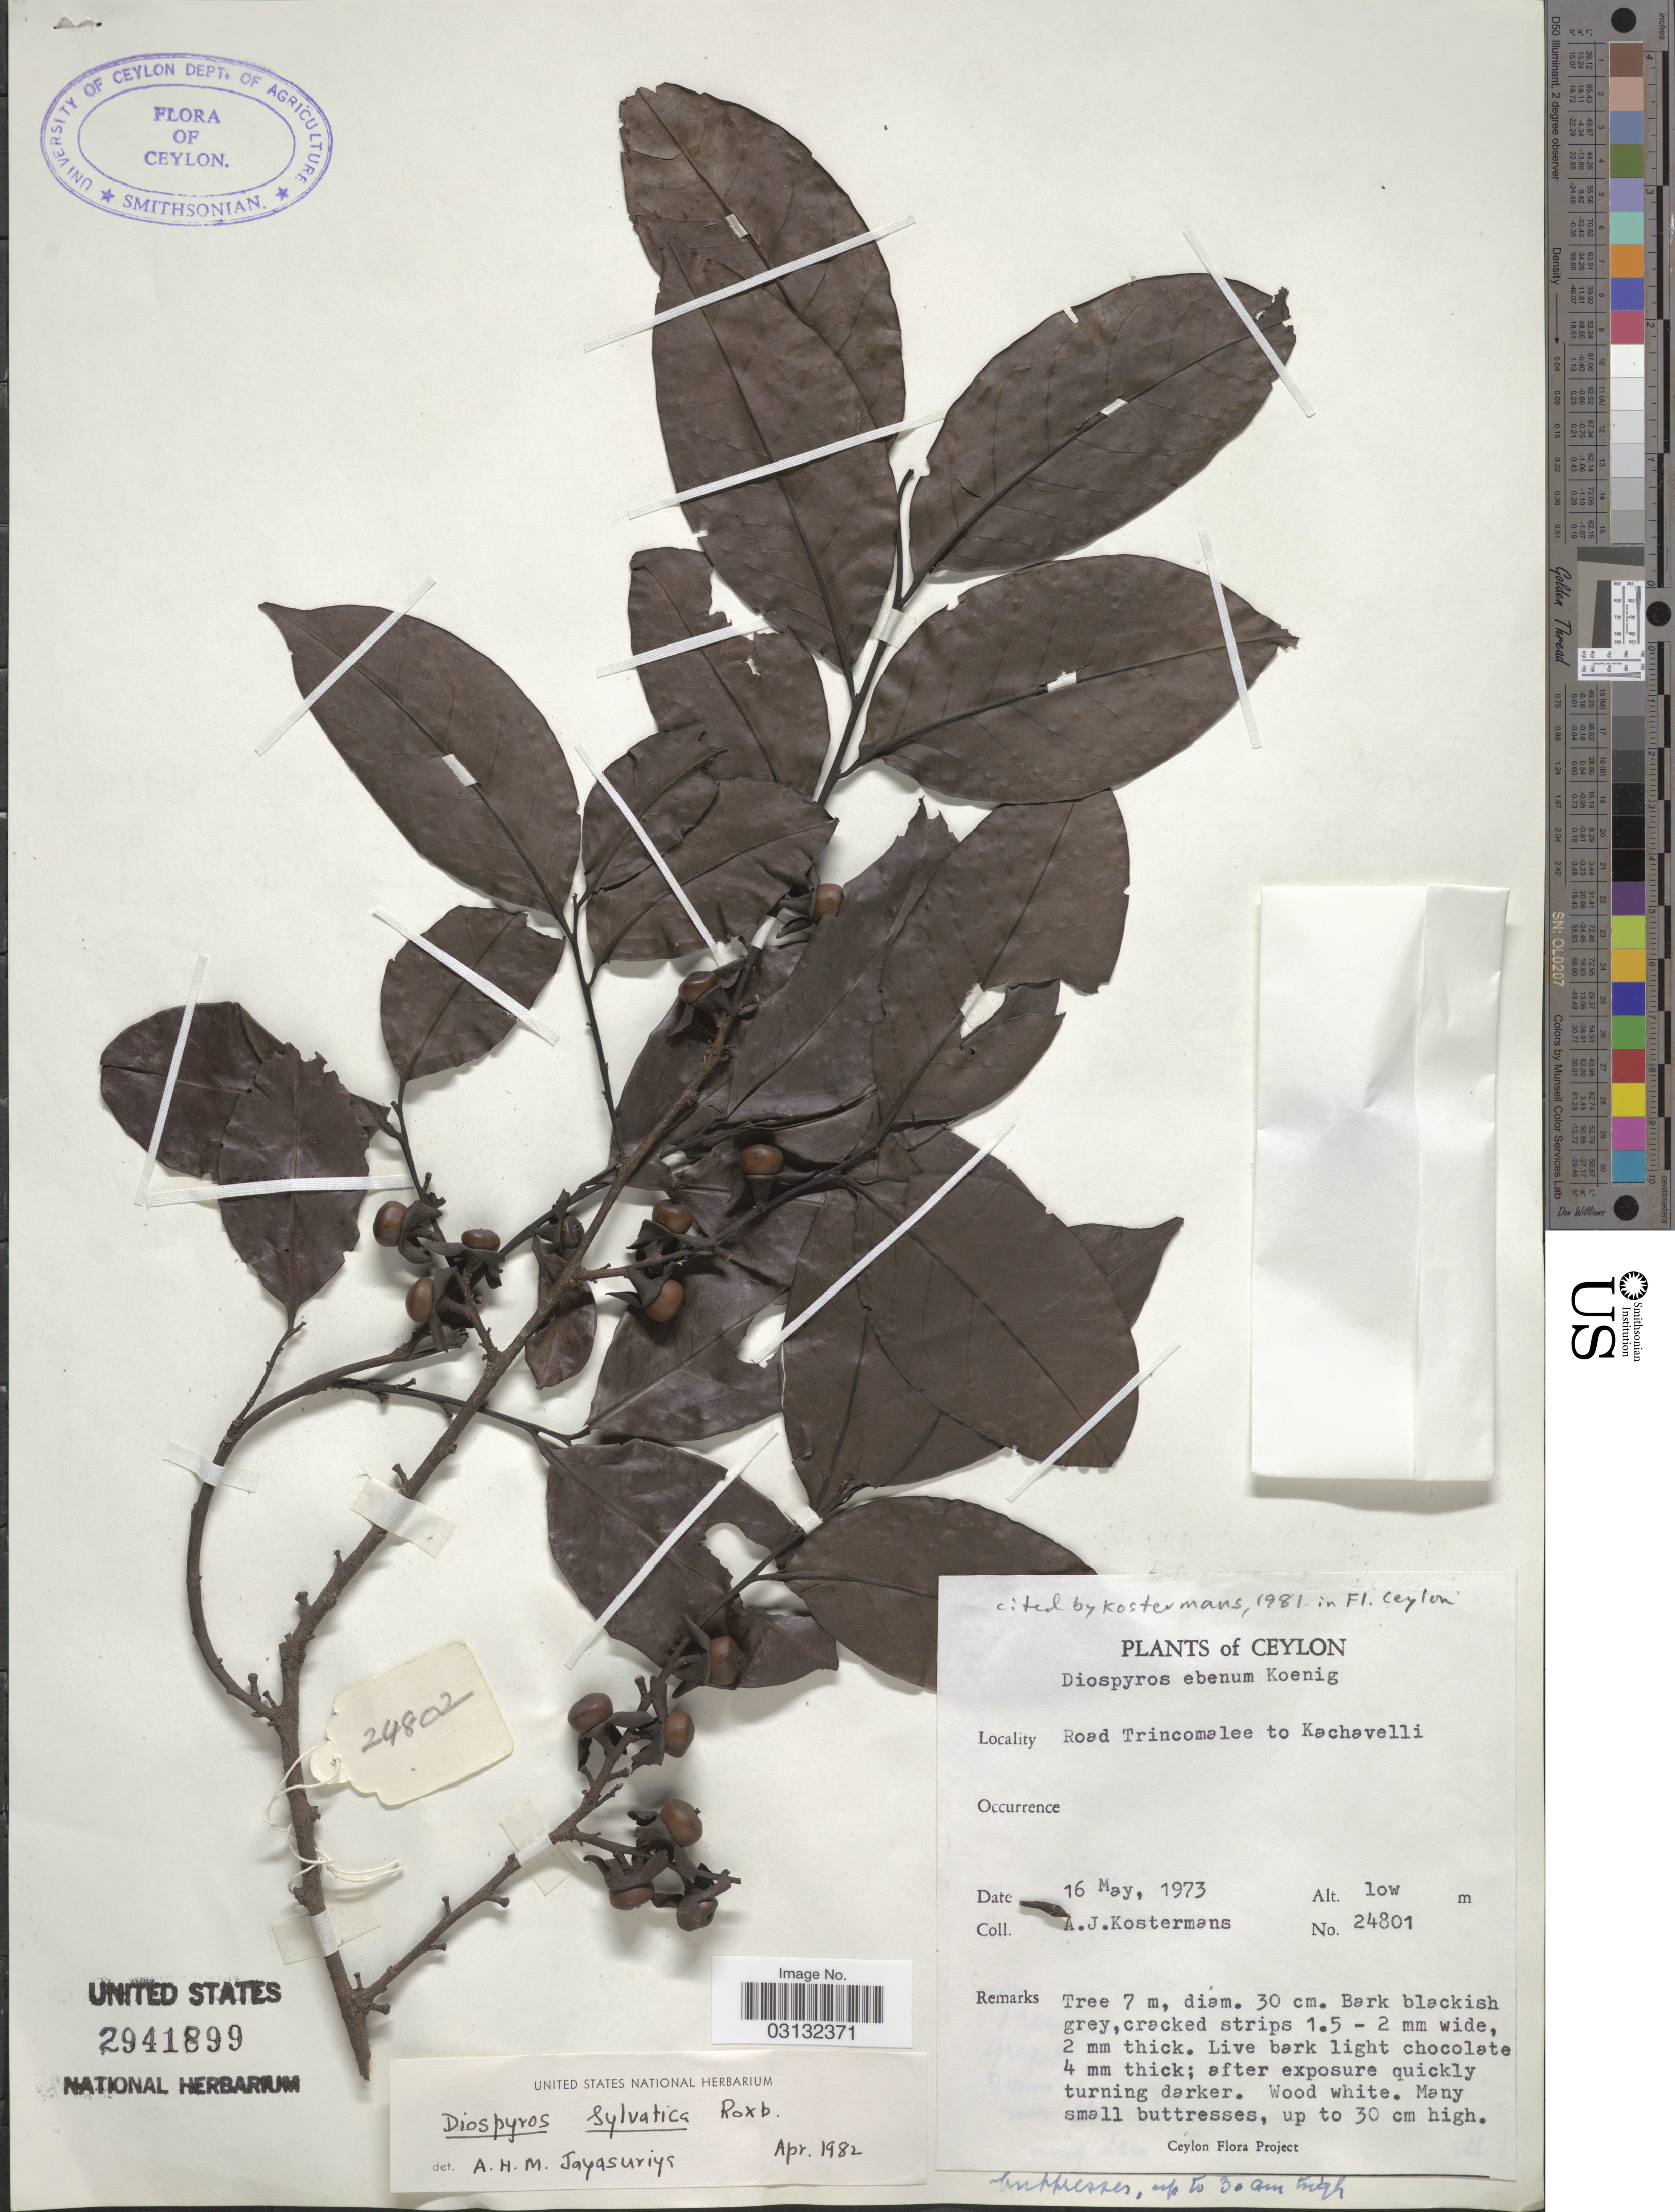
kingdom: Plantae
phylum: Tracheophyta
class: Magnoliopsida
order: Ericales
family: Ebenaceae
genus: Diospyros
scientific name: Diospyros sylvatica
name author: Roxb.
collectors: A. J. G. Kostermans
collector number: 24801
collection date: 1973-05-16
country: Sri Lanka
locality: Ceylon. Road Trincomalee to Kachavelli.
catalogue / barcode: US 2941899